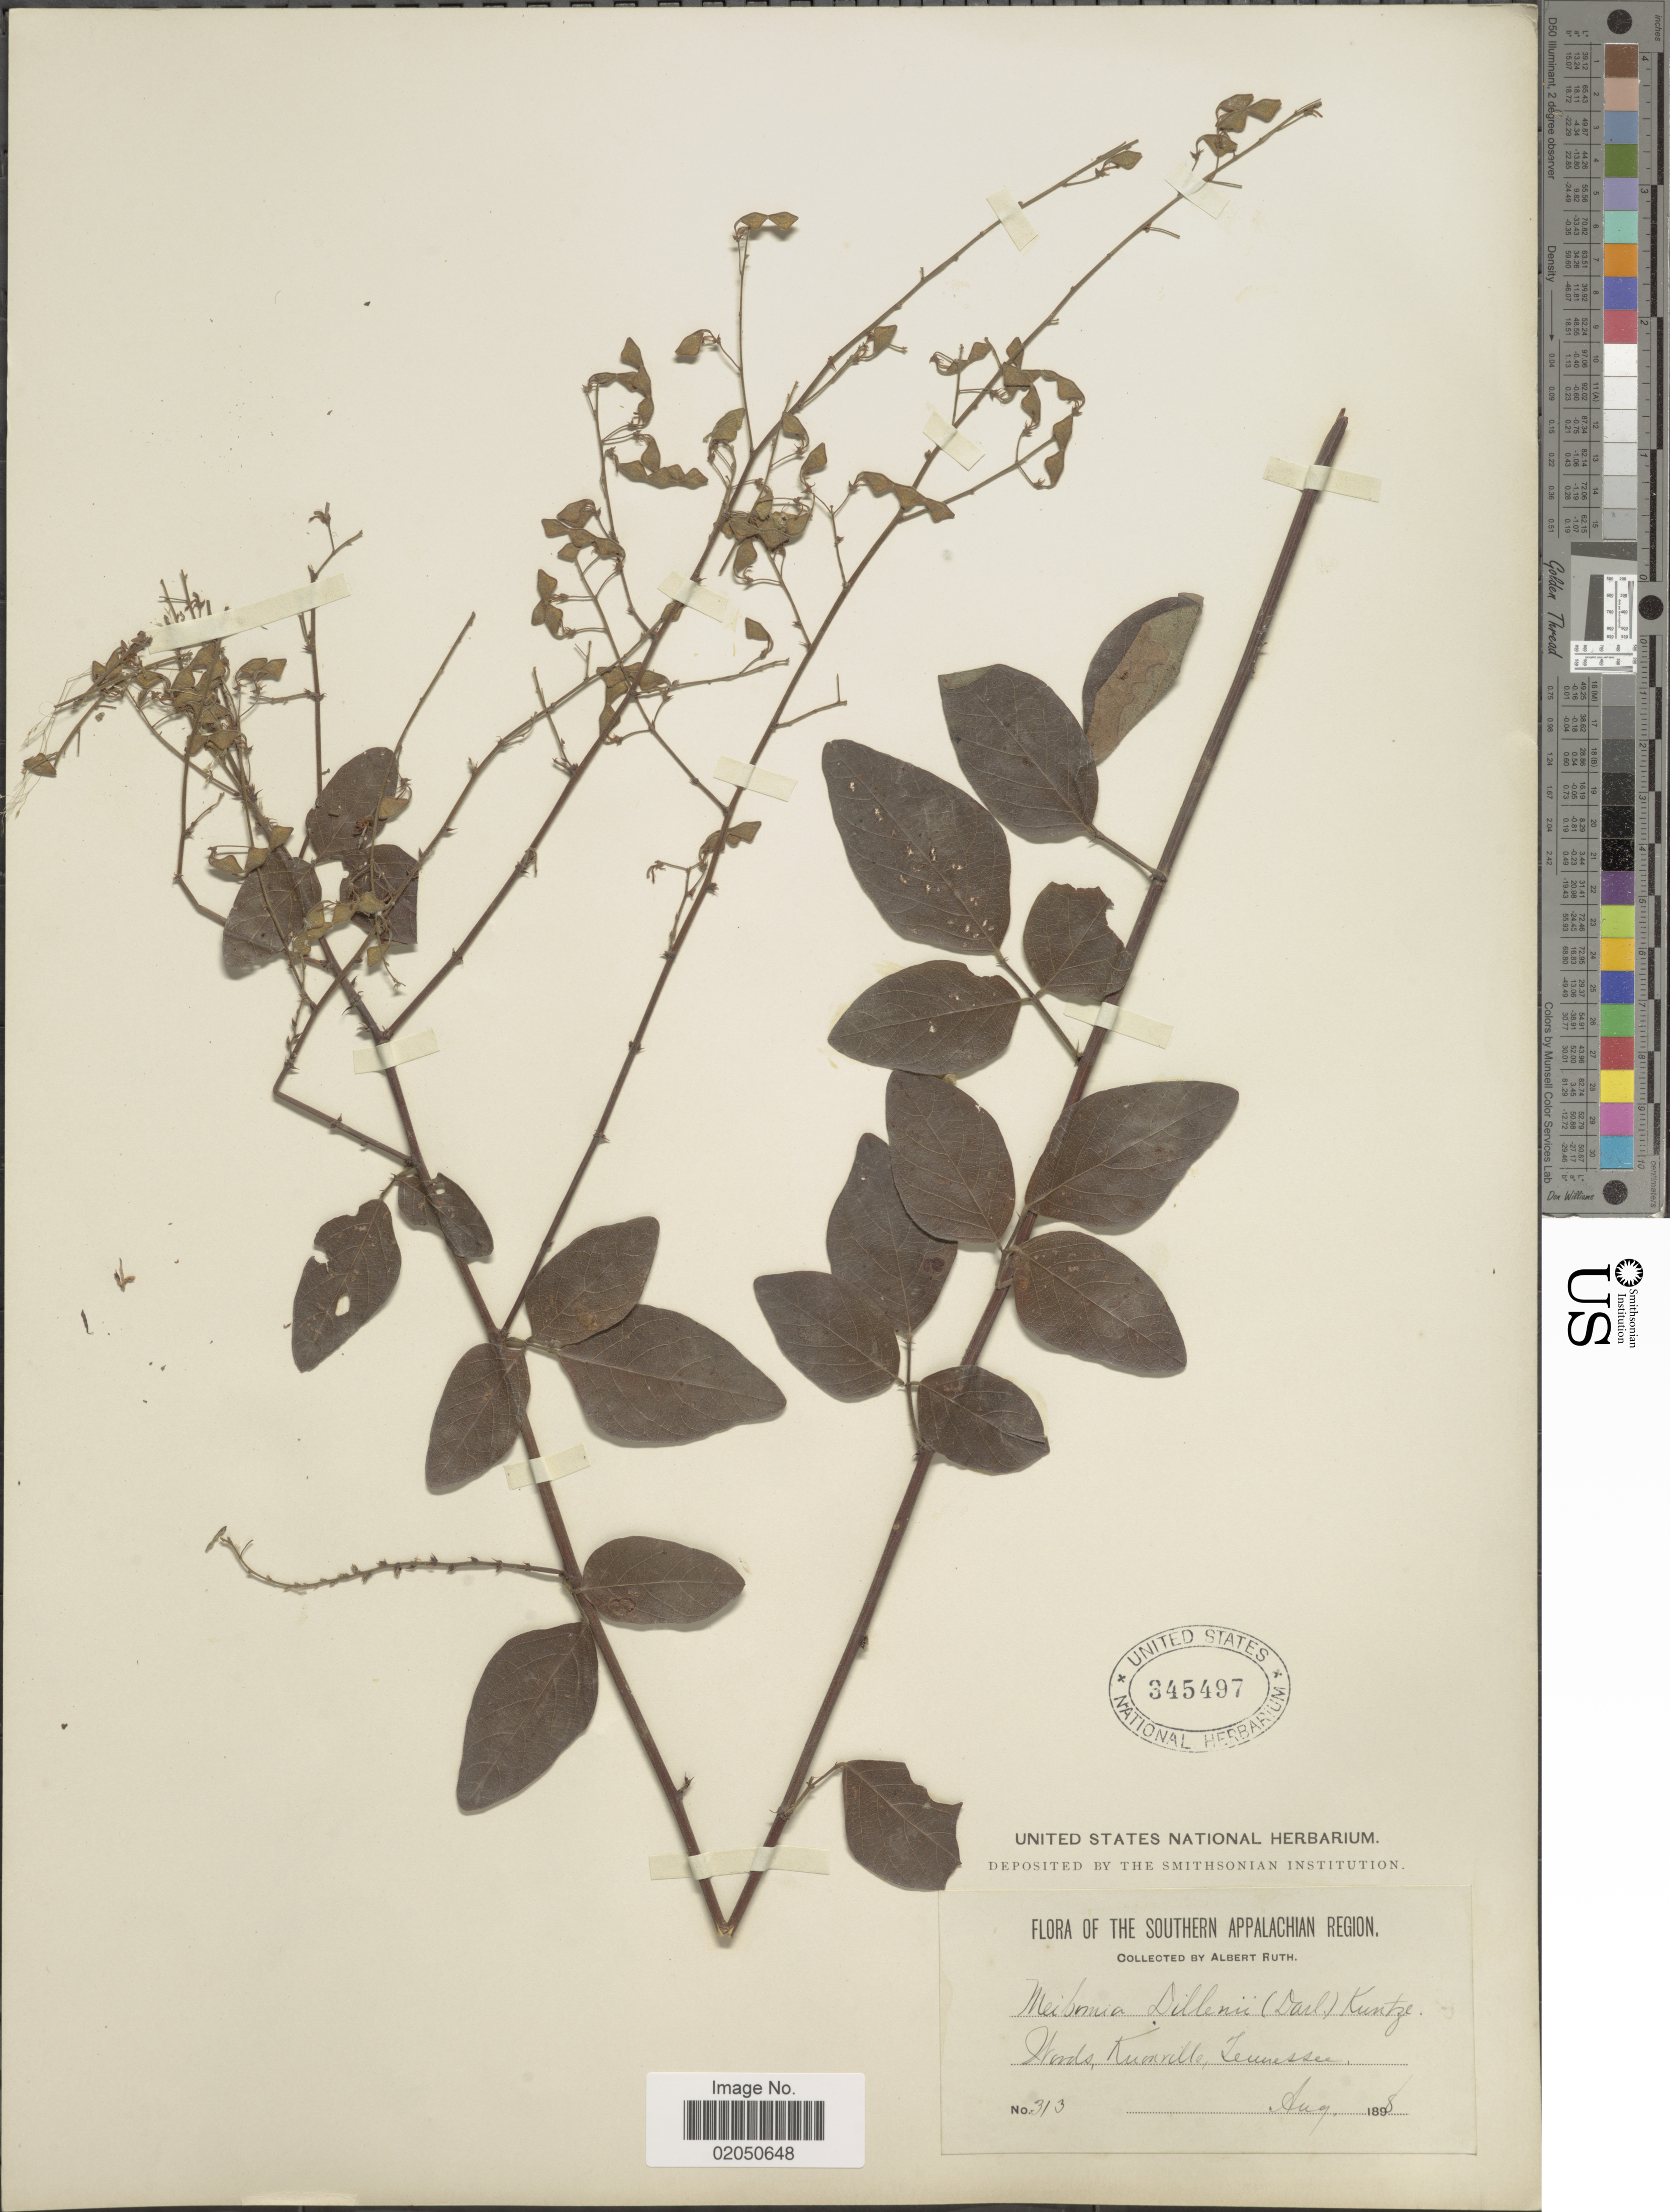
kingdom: Plantae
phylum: Tracheophyta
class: Magnoliopsida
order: Fabales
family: Fabaceae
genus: Desmodium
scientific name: Desmodium glabellum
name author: (Michx.) DC.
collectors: A. Ruth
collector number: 313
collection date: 1898-08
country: United States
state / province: Tennessee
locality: The Southern Appalachian Region, Knoxville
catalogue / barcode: US 345497